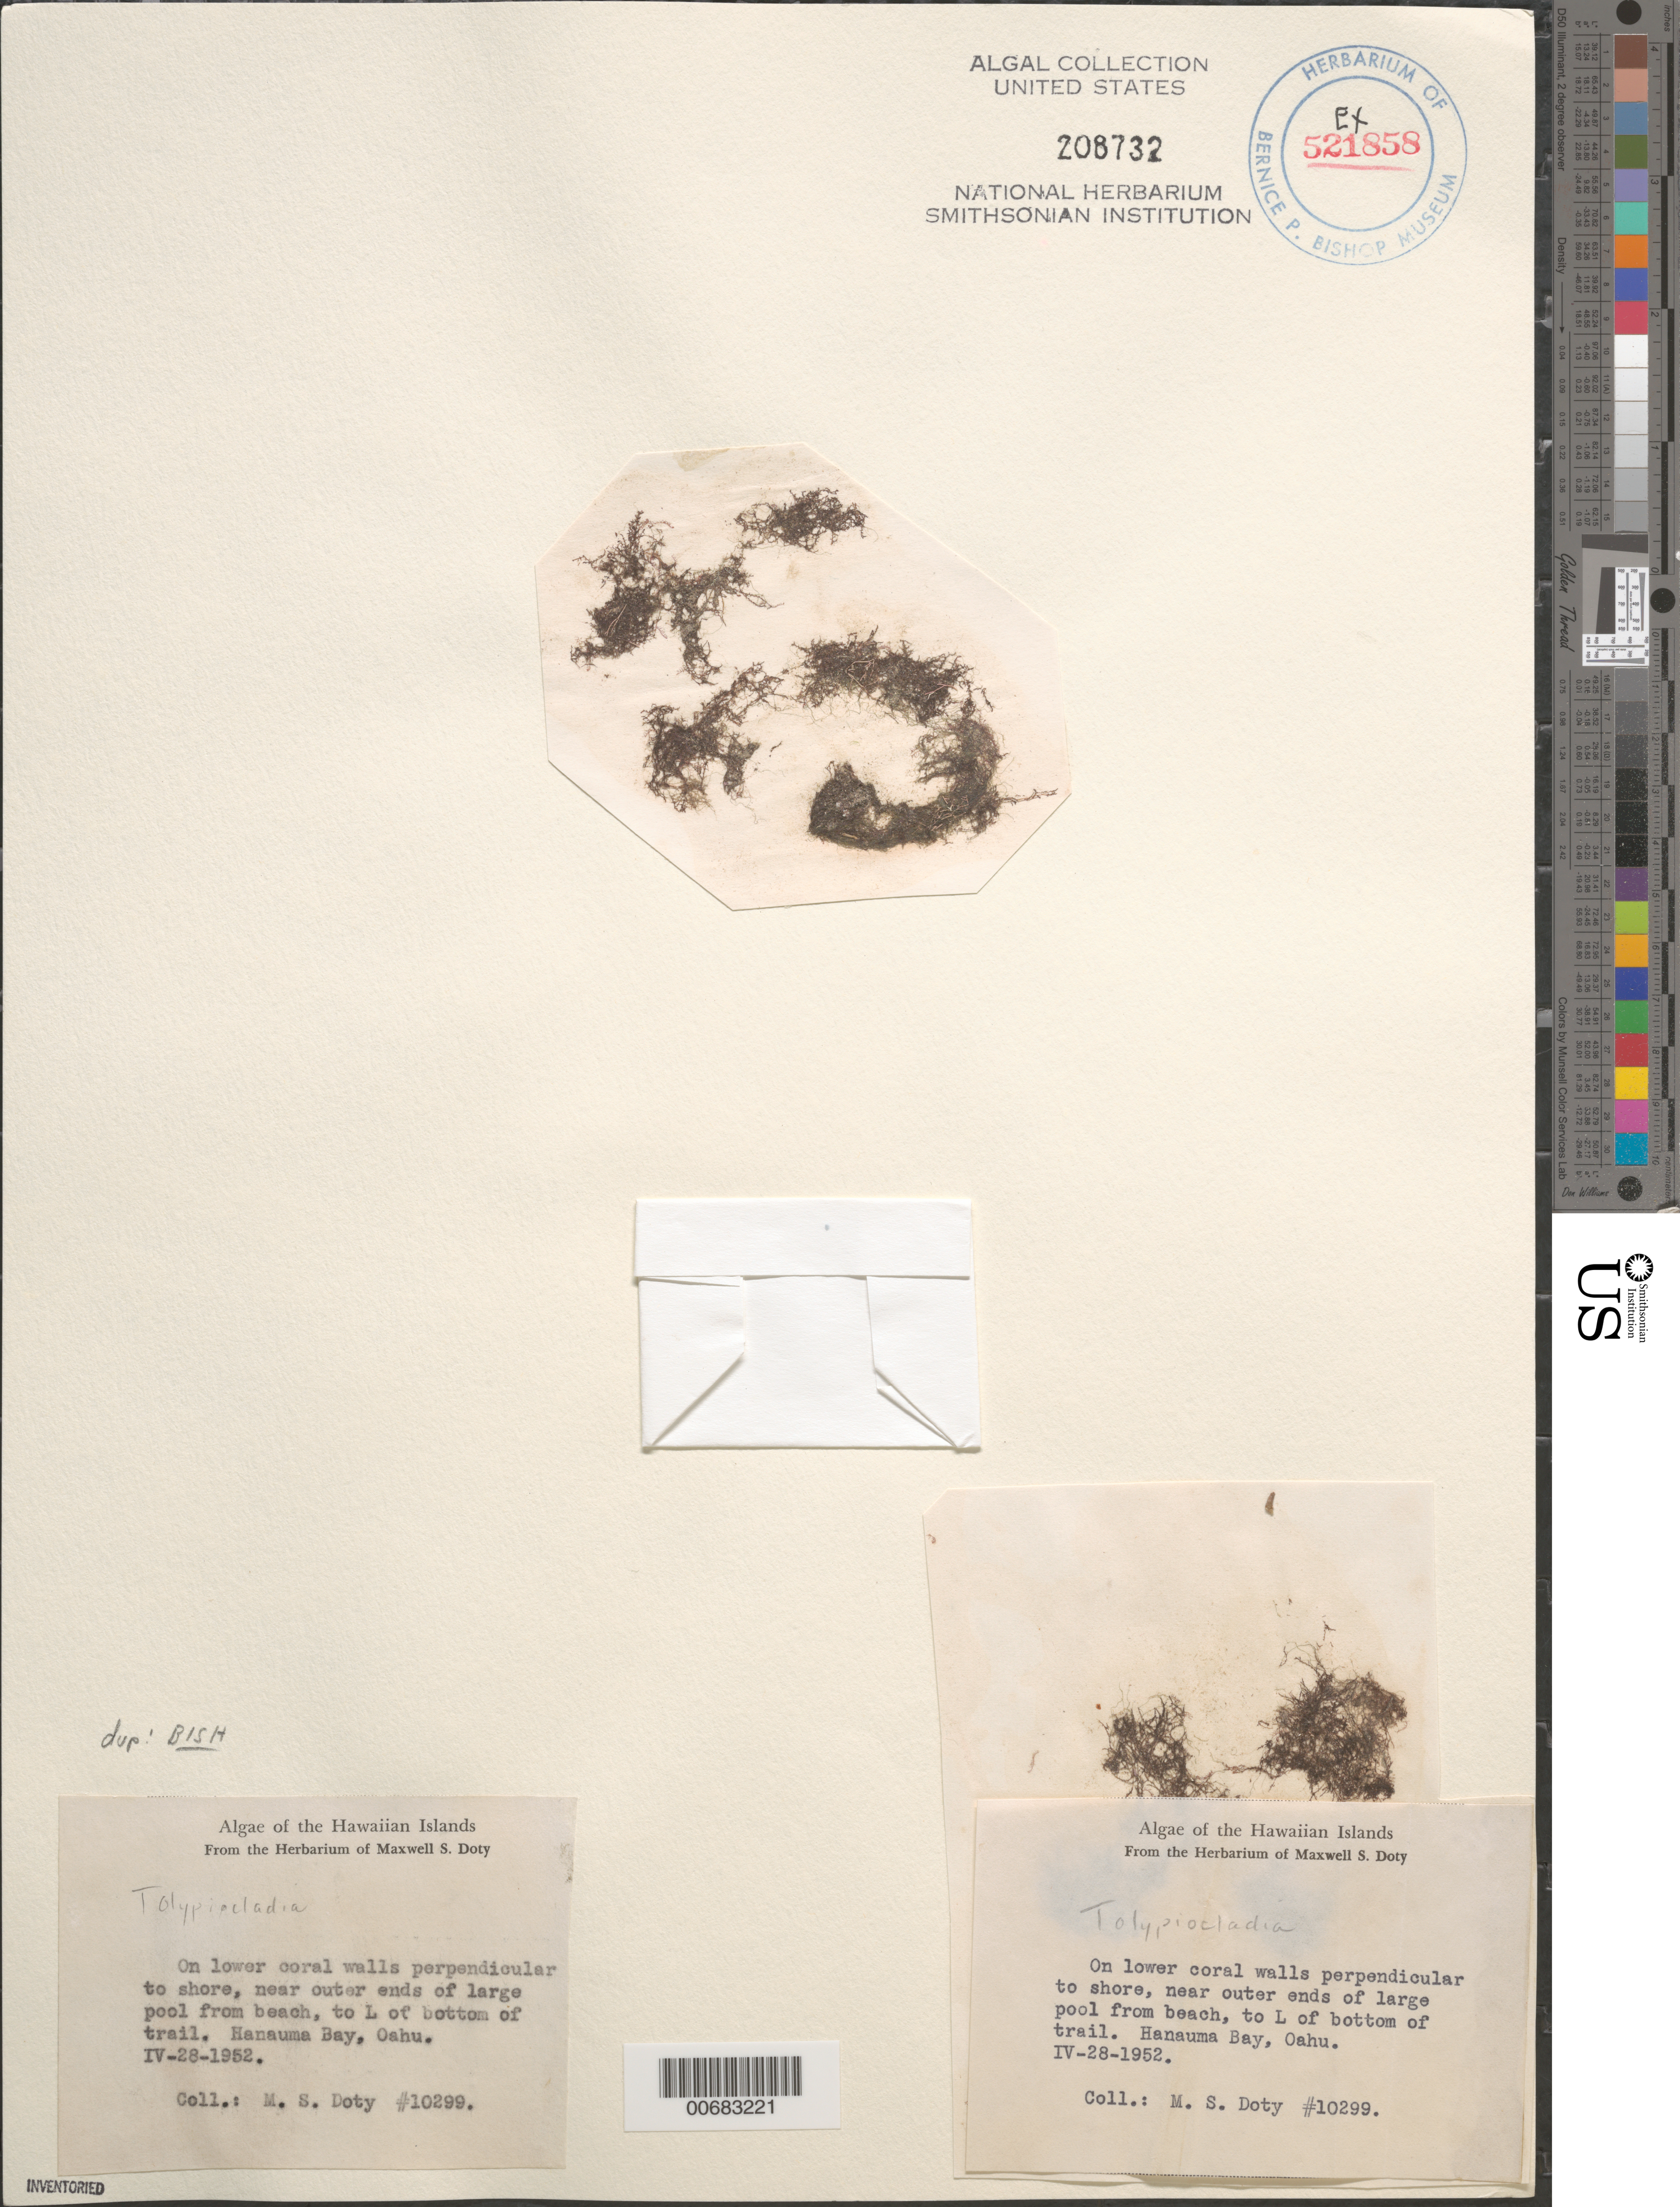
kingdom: Plantae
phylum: Rhodophyta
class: Florideophyceae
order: Ceramiales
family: Rhodomelaceae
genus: Tolypiocladia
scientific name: Tolypiocladia sp.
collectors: M. S. Doty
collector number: MSD 10299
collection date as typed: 28 Apr 1952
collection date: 1952-04-28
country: United States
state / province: Hawaii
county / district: Honolulu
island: Oahu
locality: Hanauma Bay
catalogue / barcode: US 208732